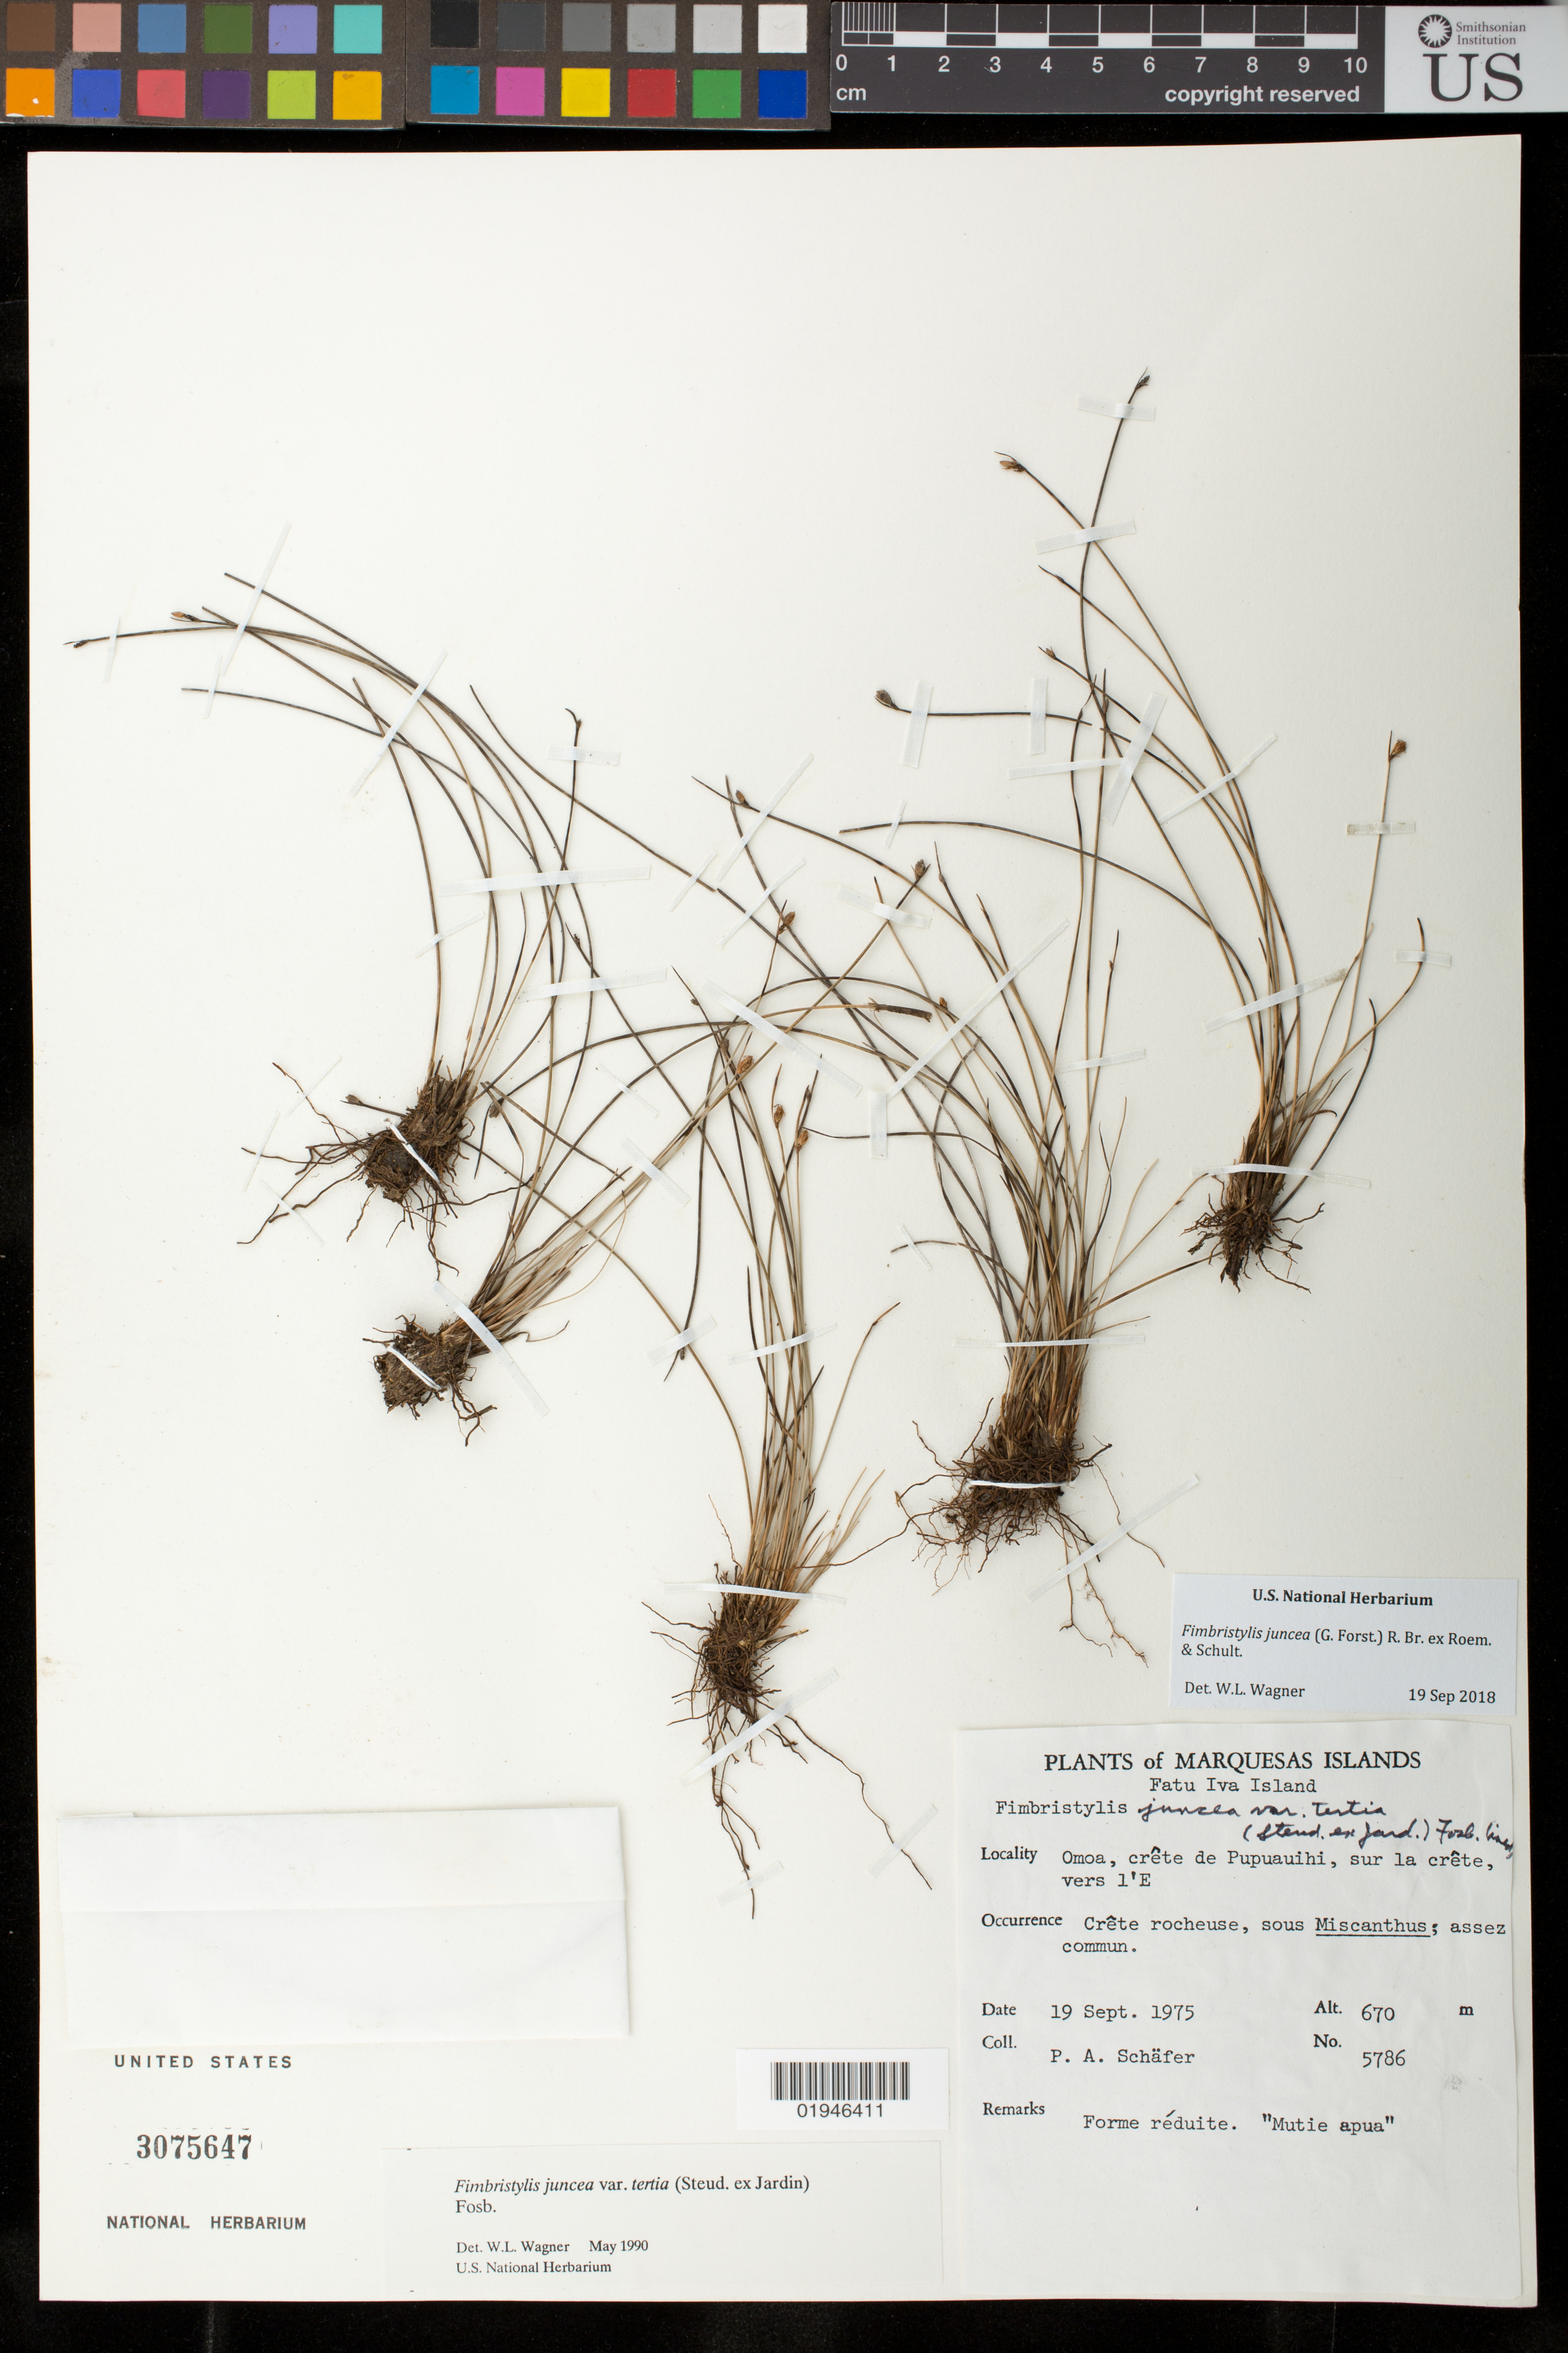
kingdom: Plantae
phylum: Tracheophyta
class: Liliopsida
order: Poales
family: Cyperaceae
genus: Fimbristylis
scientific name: Fimbristylis juncea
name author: (G. Forst.) Br. ex Roem. & Schult.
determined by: Wagner, W. L., (BOT), Smithsonian Institution - National Museum of Natural History (UNITED STATES)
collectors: P. A. Schäfer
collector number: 5786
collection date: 1975-09-19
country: French Polynesia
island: Fatu Hiva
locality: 'Omo'a, crête Pupuauihi, towards the E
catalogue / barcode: US 3075647